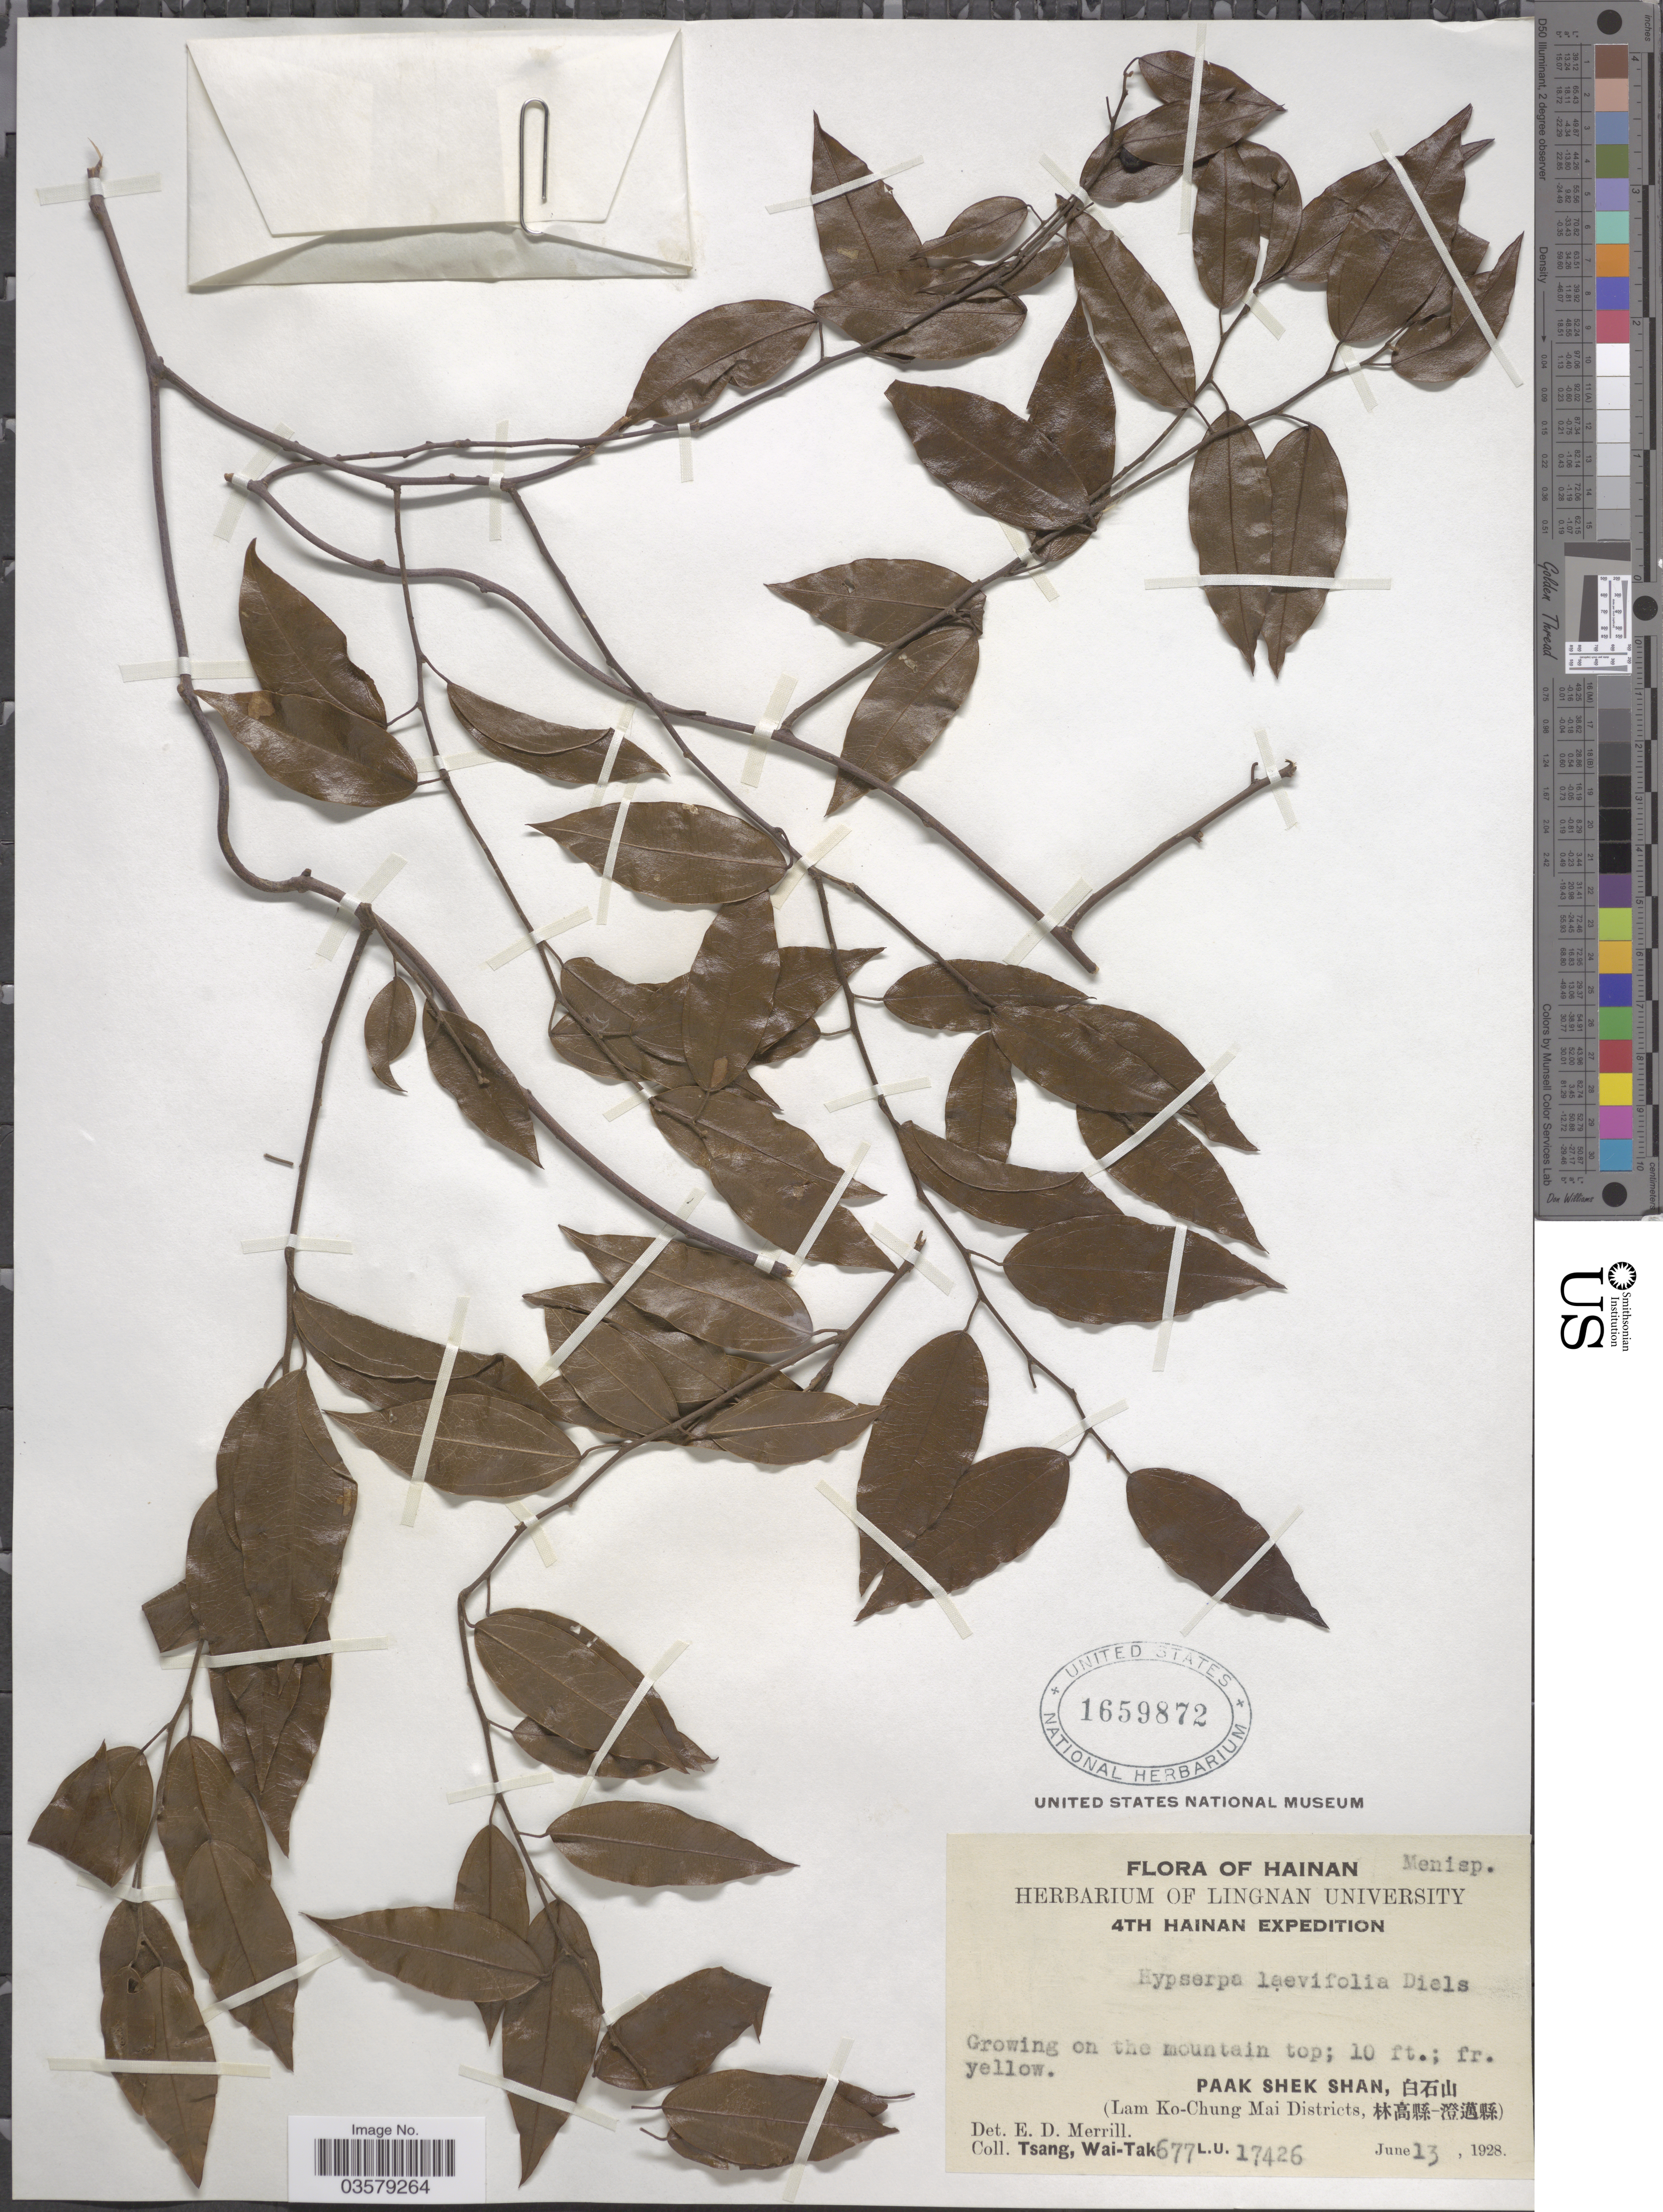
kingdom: Plantae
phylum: Tracheophyta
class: Magnoliopsida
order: Ranunculales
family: Menispermaceae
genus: Hypserpa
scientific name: Hypserpa laevifolia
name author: Diels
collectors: W. T. Tsang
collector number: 677 L.U. 17426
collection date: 1928-06-13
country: China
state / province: Hainan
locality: Paak Shek Shan, X. (Lam Ko-Chung Mai Districts, X).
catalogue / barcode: US 1659872